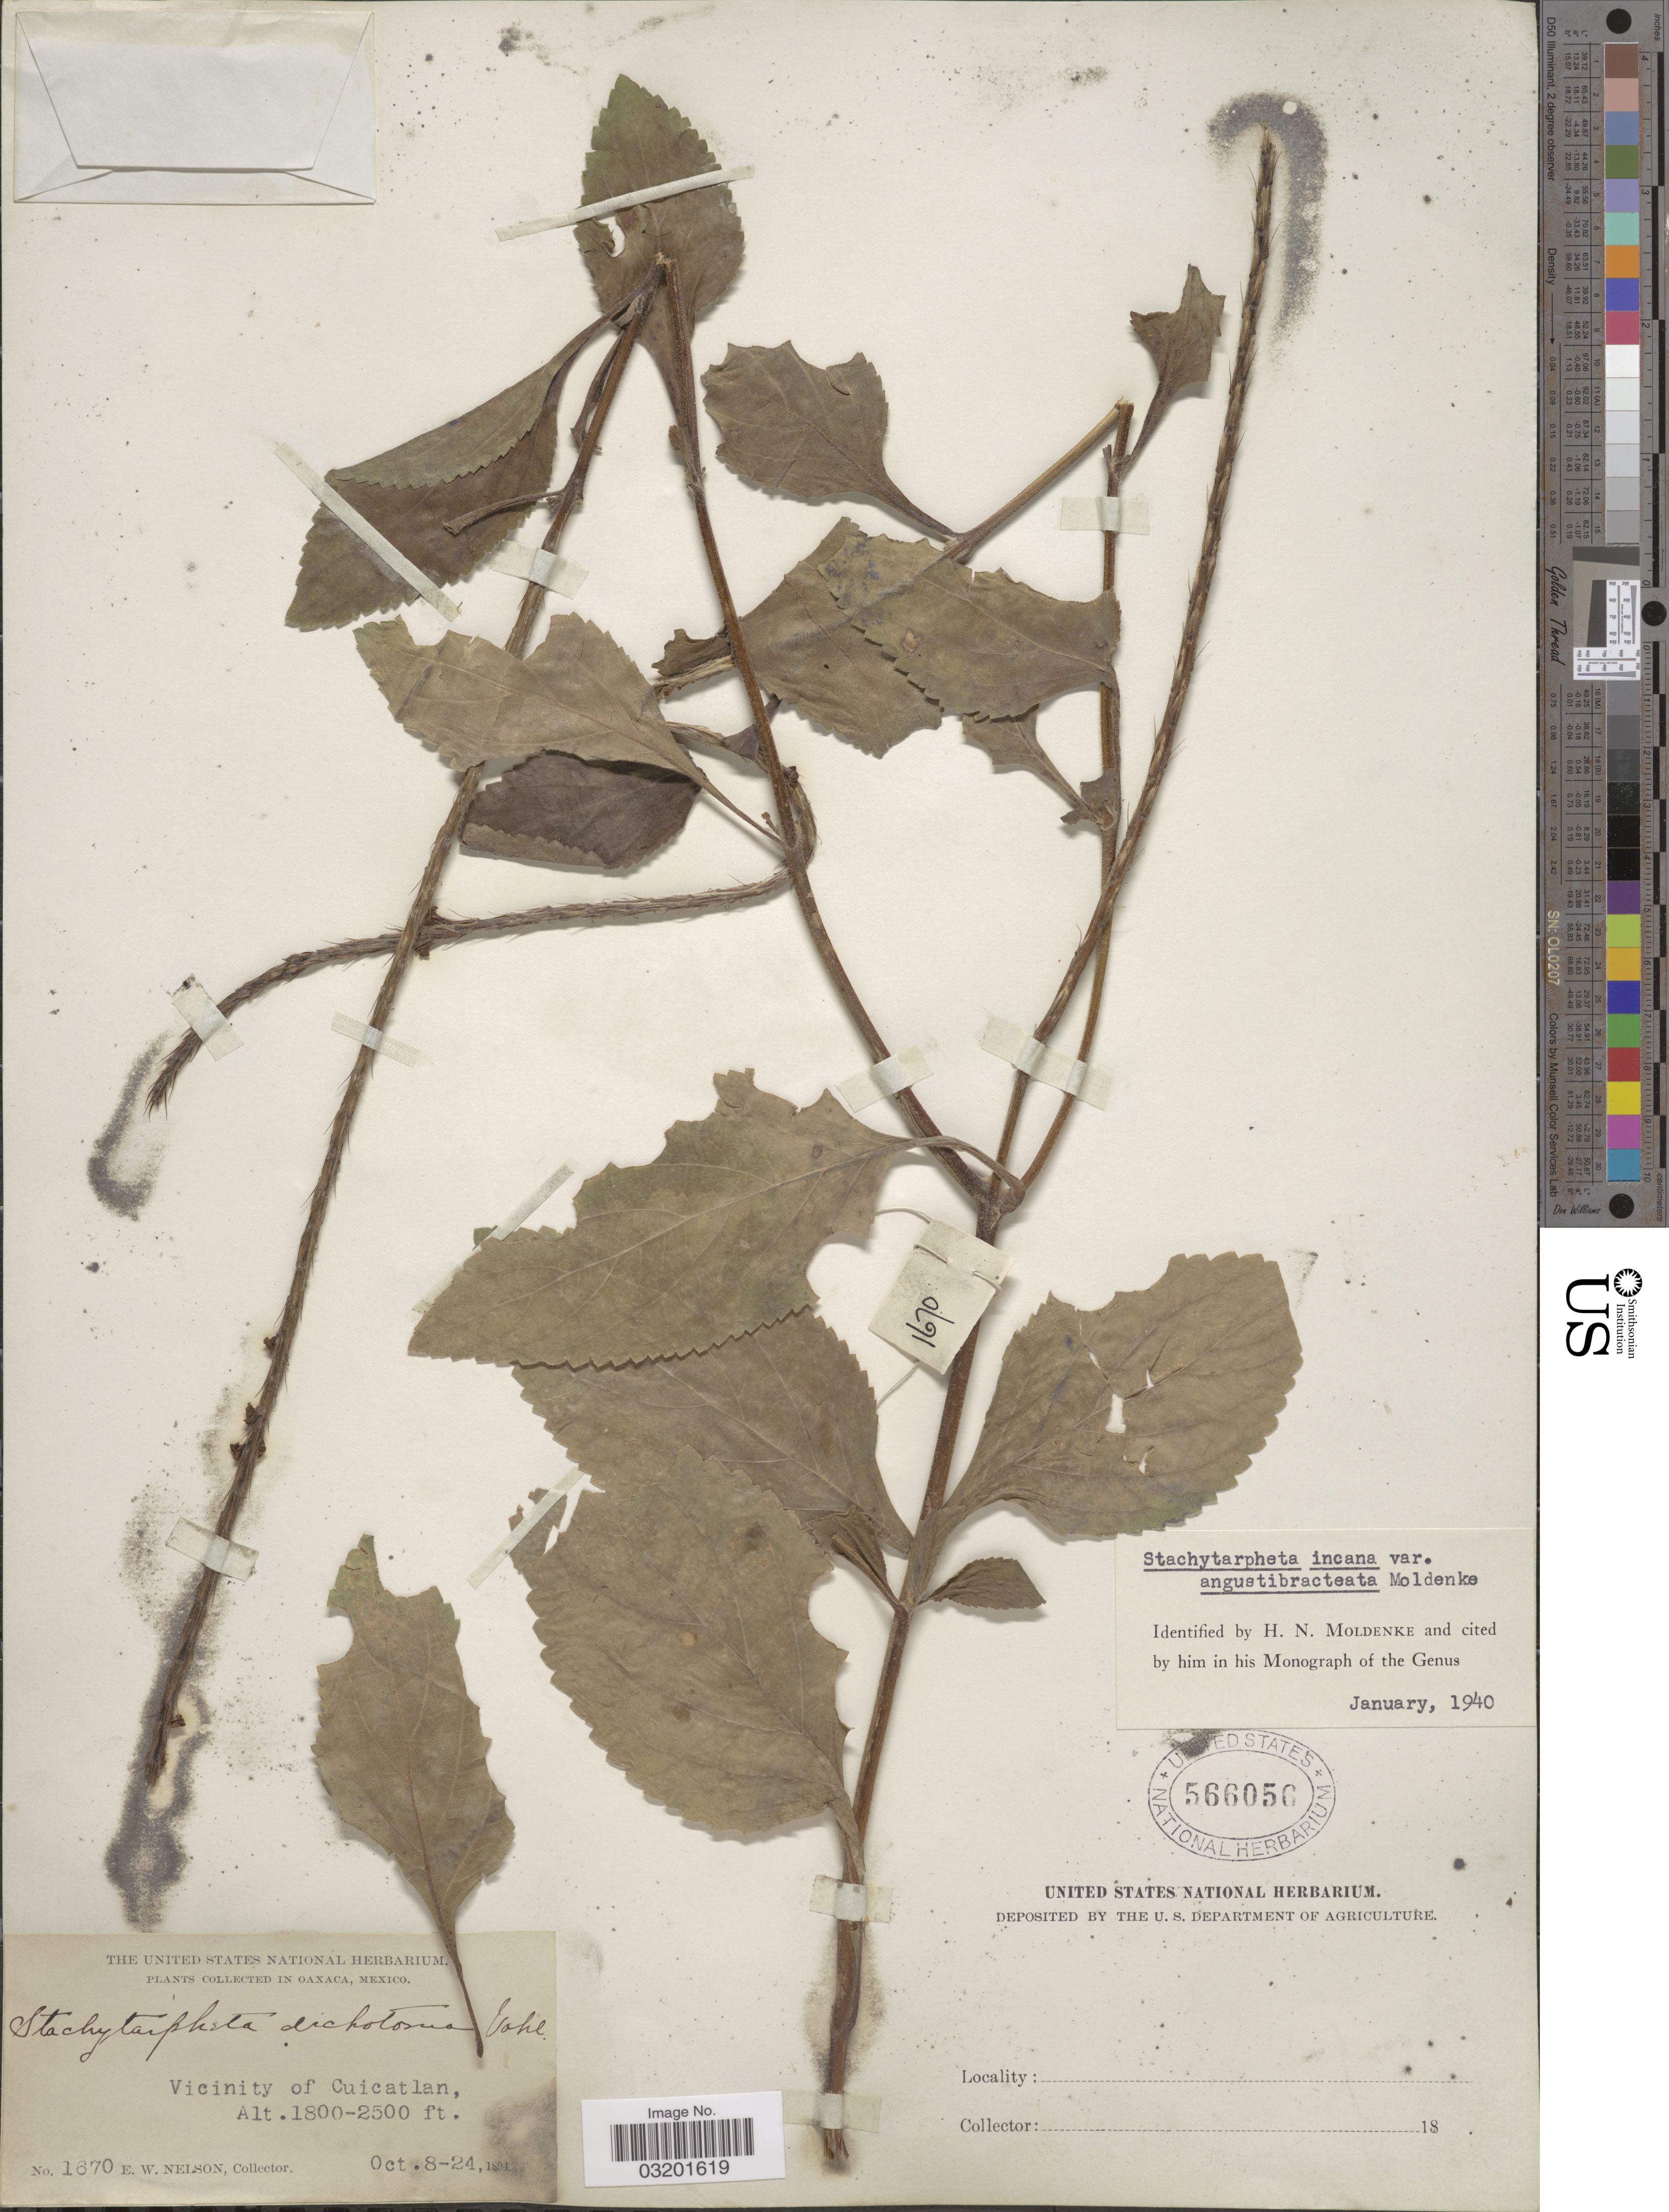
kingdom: Plantae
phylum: Tracheophyta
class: Magnoliopsida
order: Lamiales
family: Verbenaceae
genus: Stachytarpheta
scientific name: Stachytarpheta incana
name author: Moldenke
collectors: E. W. Nelson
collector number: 1670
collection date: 1894-10-08/1894-10-24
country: Mexico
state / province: Oaxaca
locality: Vicinity of Cuicatlan.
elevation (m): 549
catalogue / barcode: US 566056